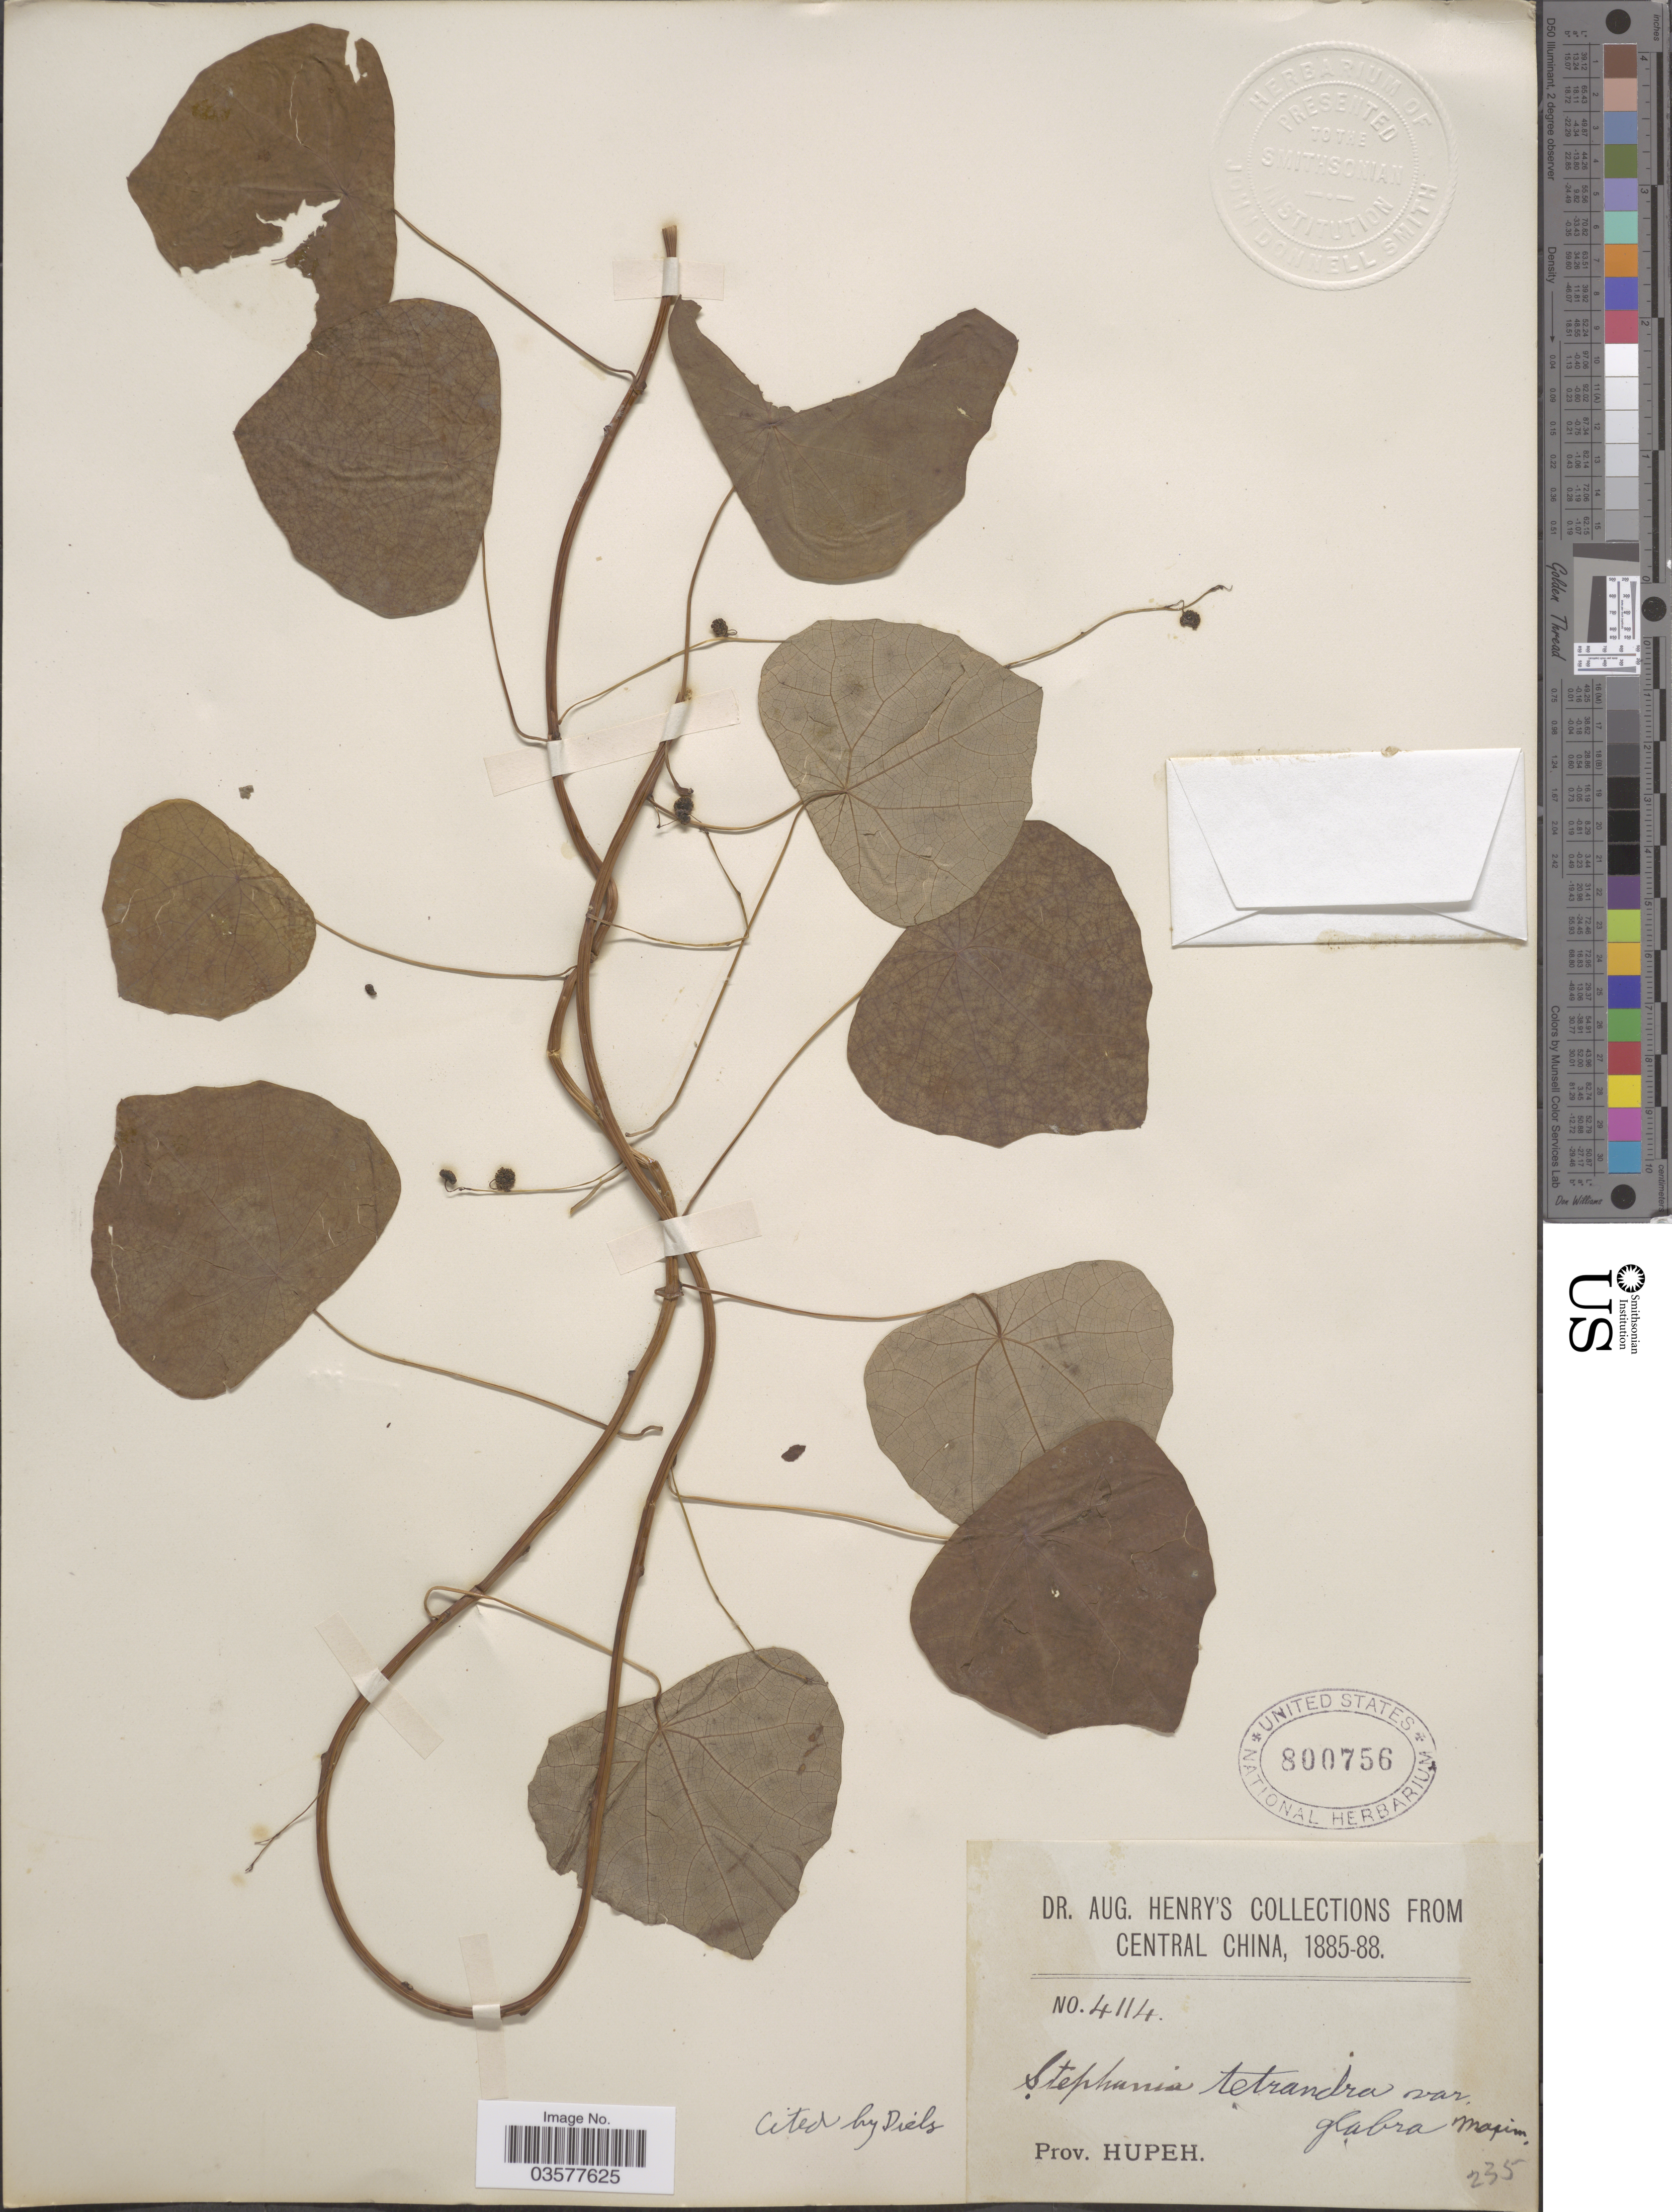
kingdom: Plantae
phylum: Tracheophyta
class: Magnoliopsida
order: Ranunculales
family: Menispermaceae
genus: Stephania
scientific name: Stephania tetrandra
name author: S. Moore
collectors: A. Henry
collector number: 4114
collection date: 1885/1888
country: China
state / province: Hubei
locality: Central China. Prov. Hupeh.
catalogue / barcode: US 800756